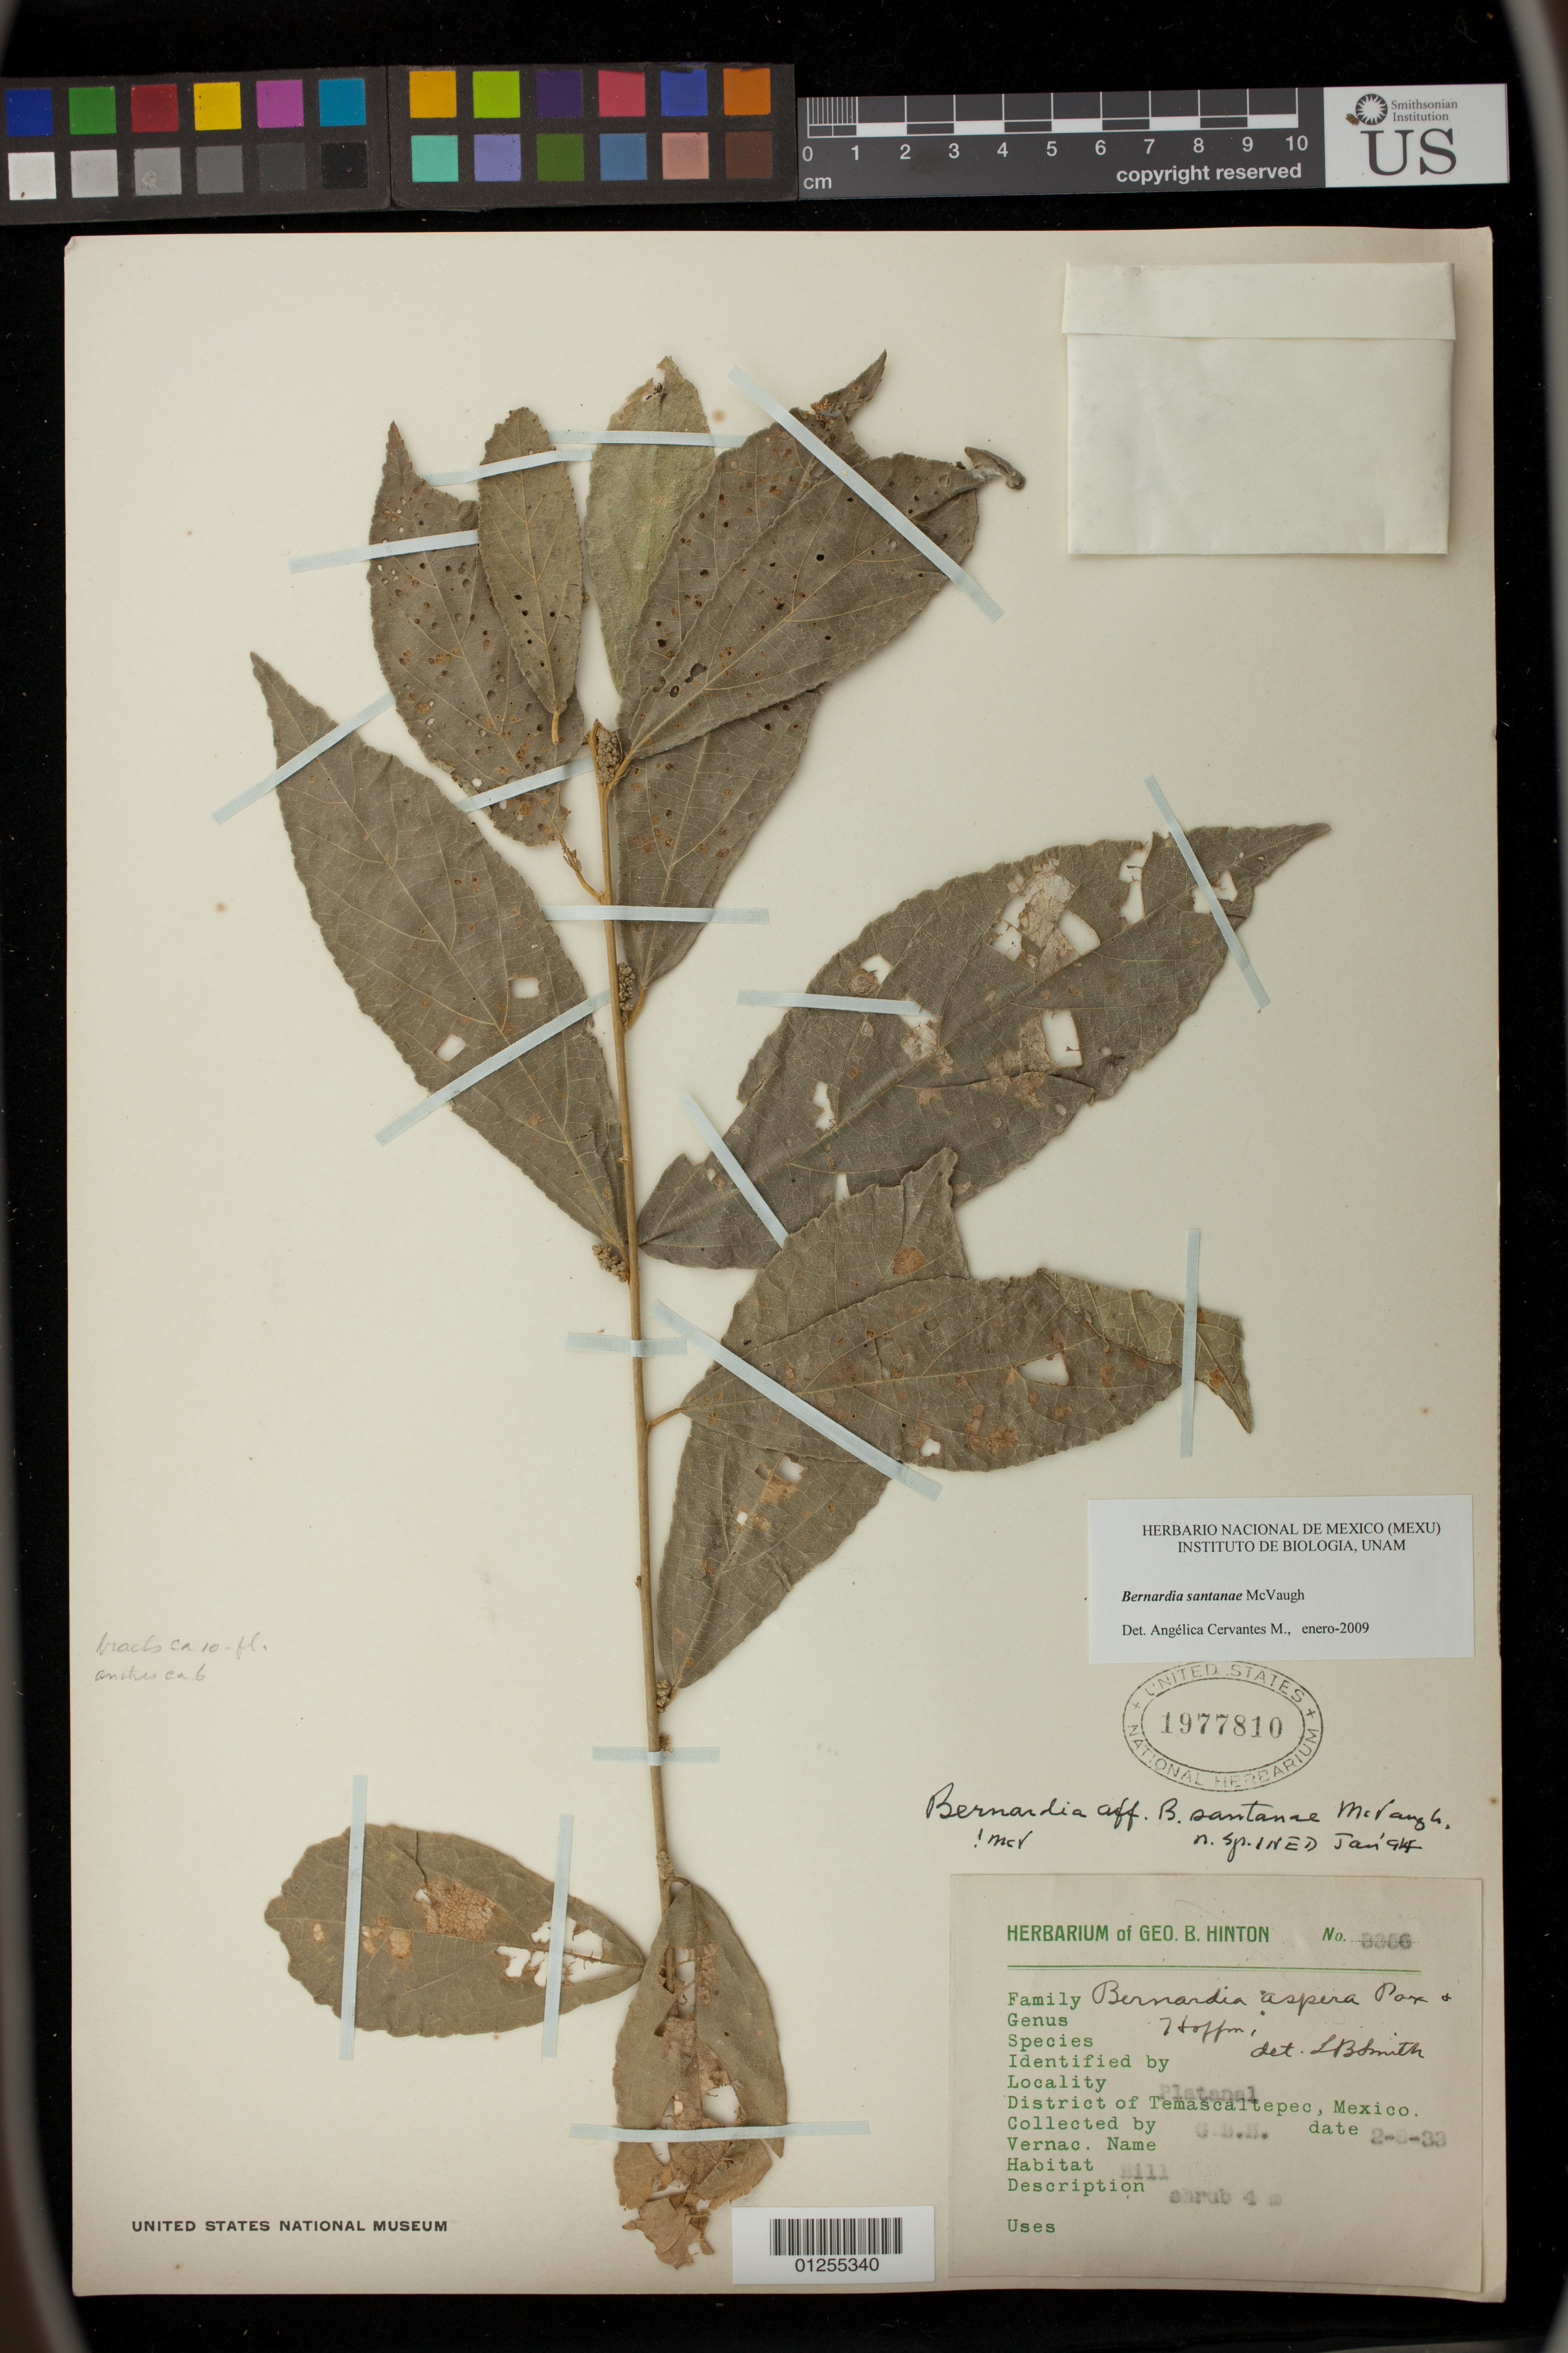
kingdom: Plantae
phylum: Tracheophyta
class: Magnoliopsida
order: Malpighiales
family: Euphorbiaceae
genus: Bernardia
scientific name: Bernardia santanae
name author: McVaugh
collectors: G. B. Hinton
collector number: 3356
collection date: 1933-03-02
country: Mexico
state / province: México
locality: Platanal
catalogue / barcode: US 1977810